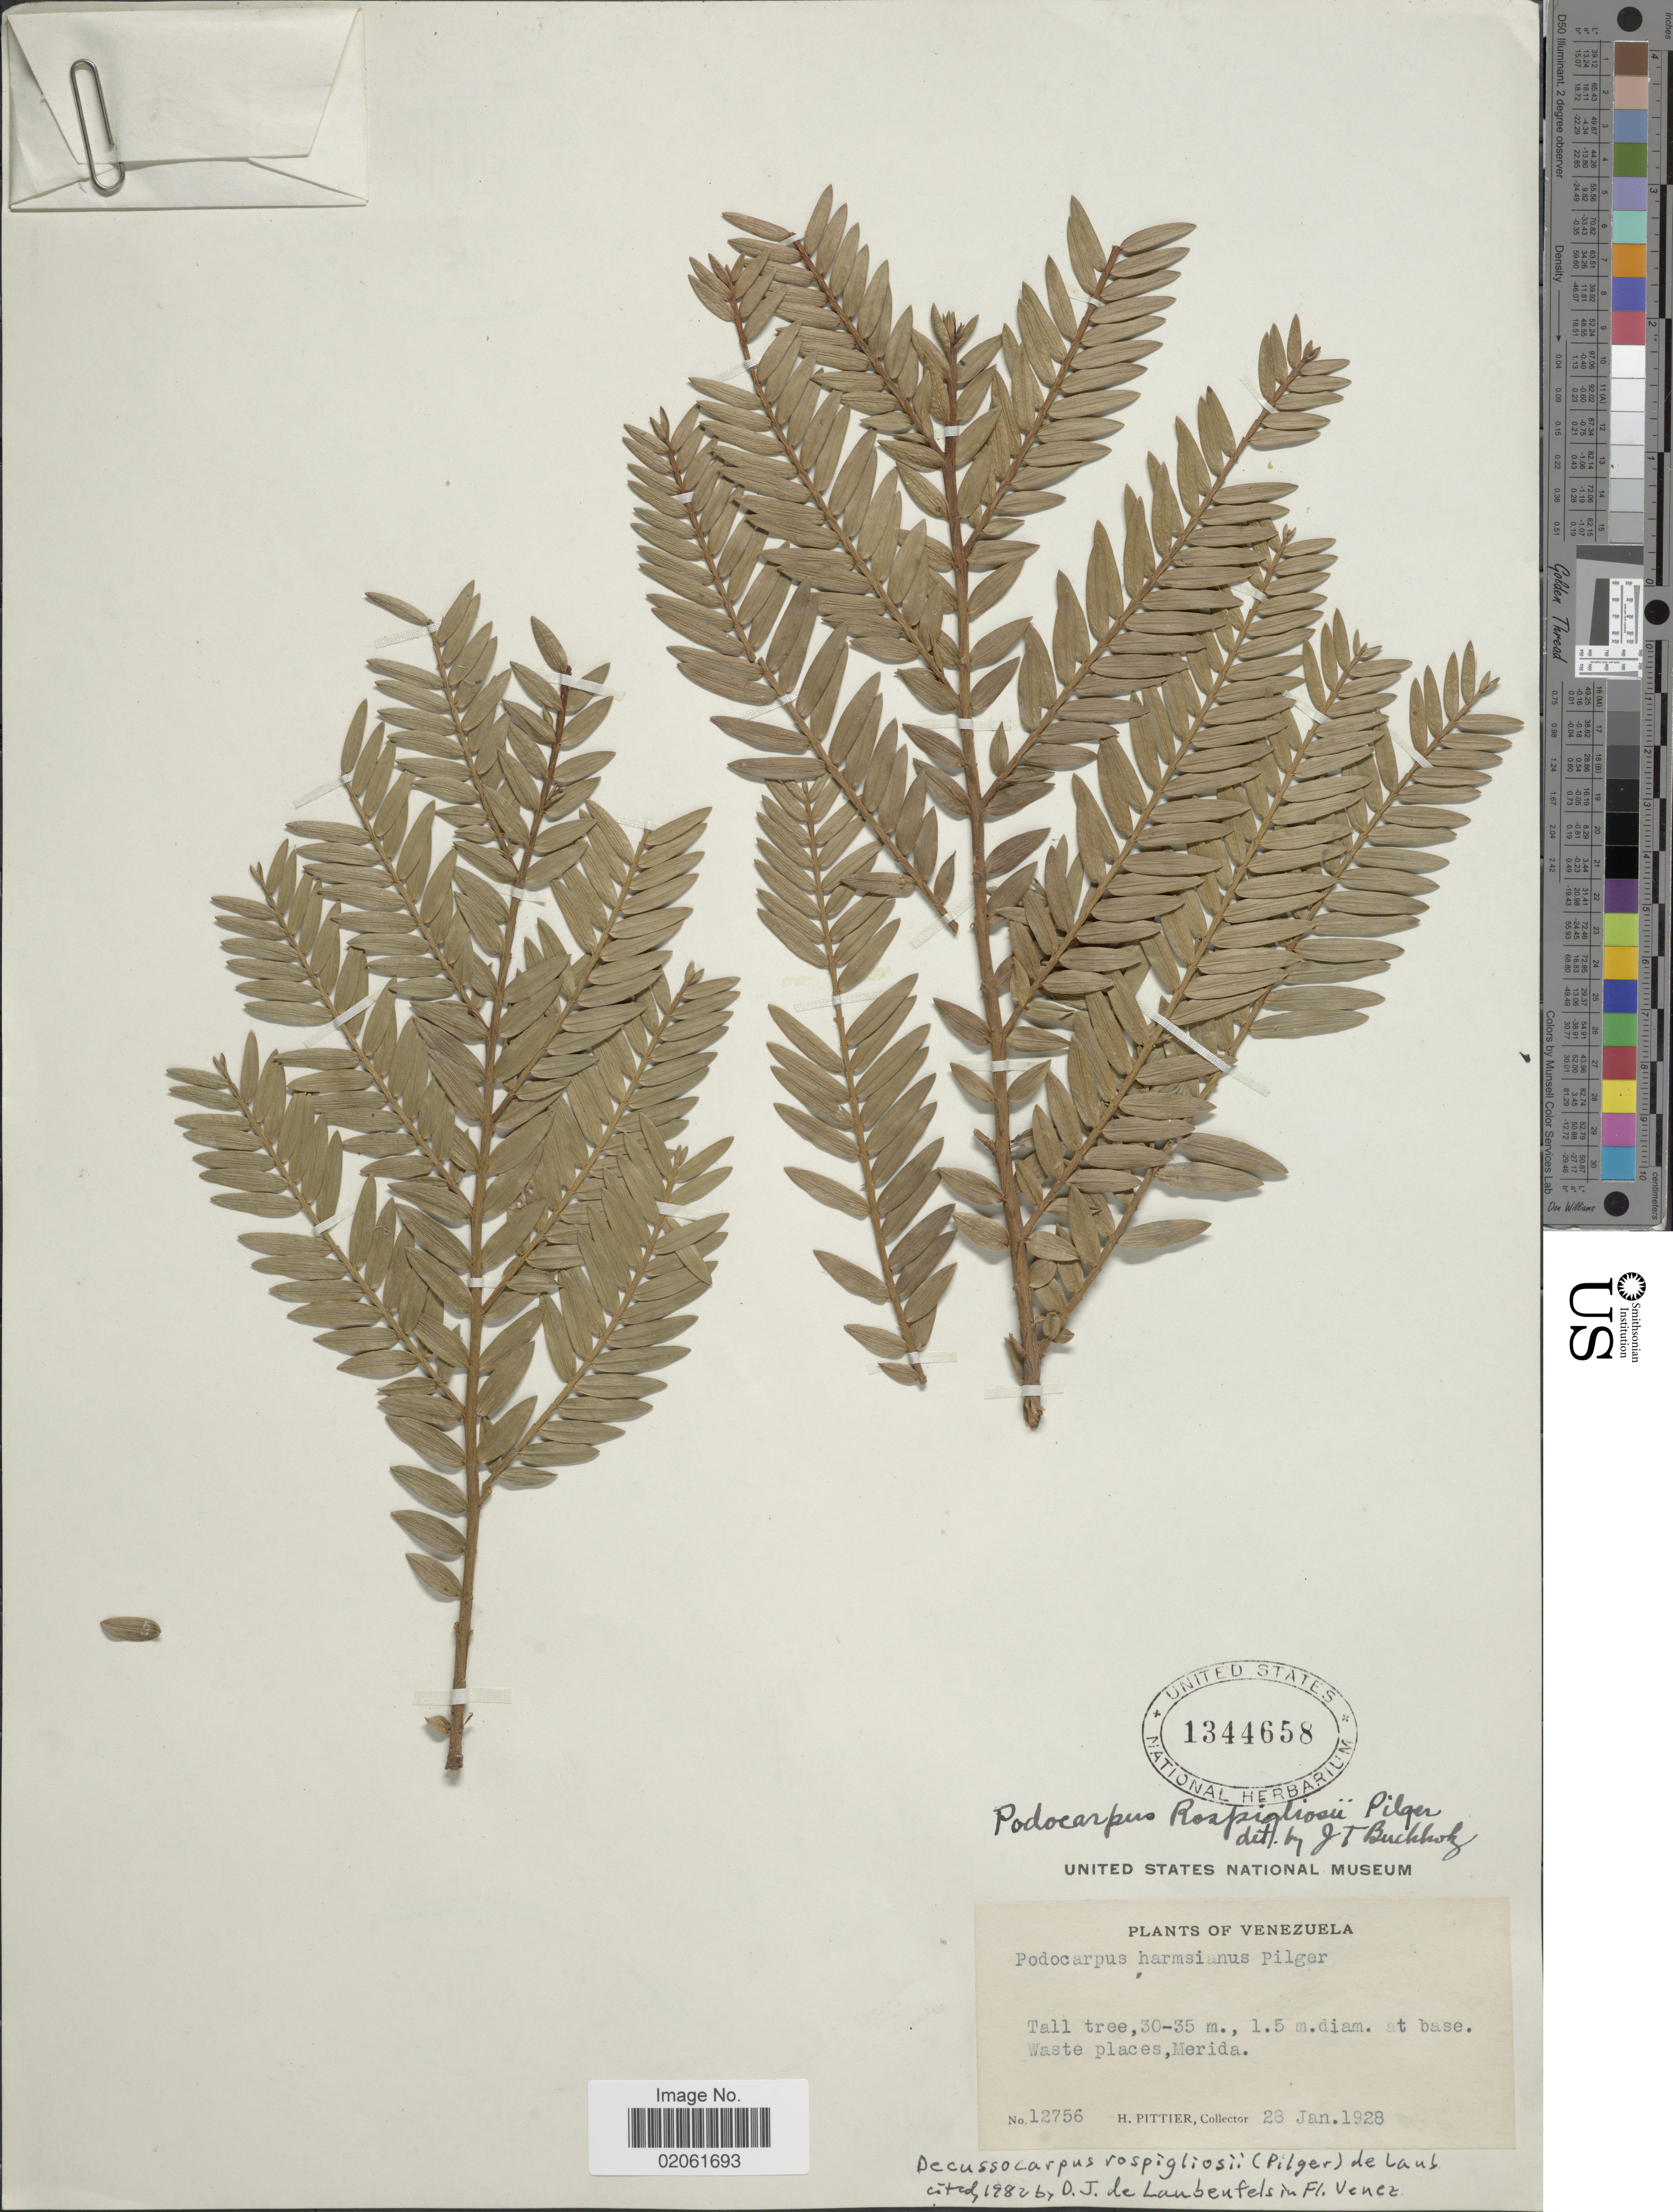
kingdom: Plantae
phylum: Tracheophyta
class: Pinopsida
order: Pinales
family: Podocarpaceae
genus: Podocarpus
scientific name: Podocarpus rospigliosii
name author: Pilg.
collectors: H. F. Pittier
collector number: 12756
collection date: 1928-01-28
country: Venezuela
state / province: Mérida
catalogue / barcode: US 1344658